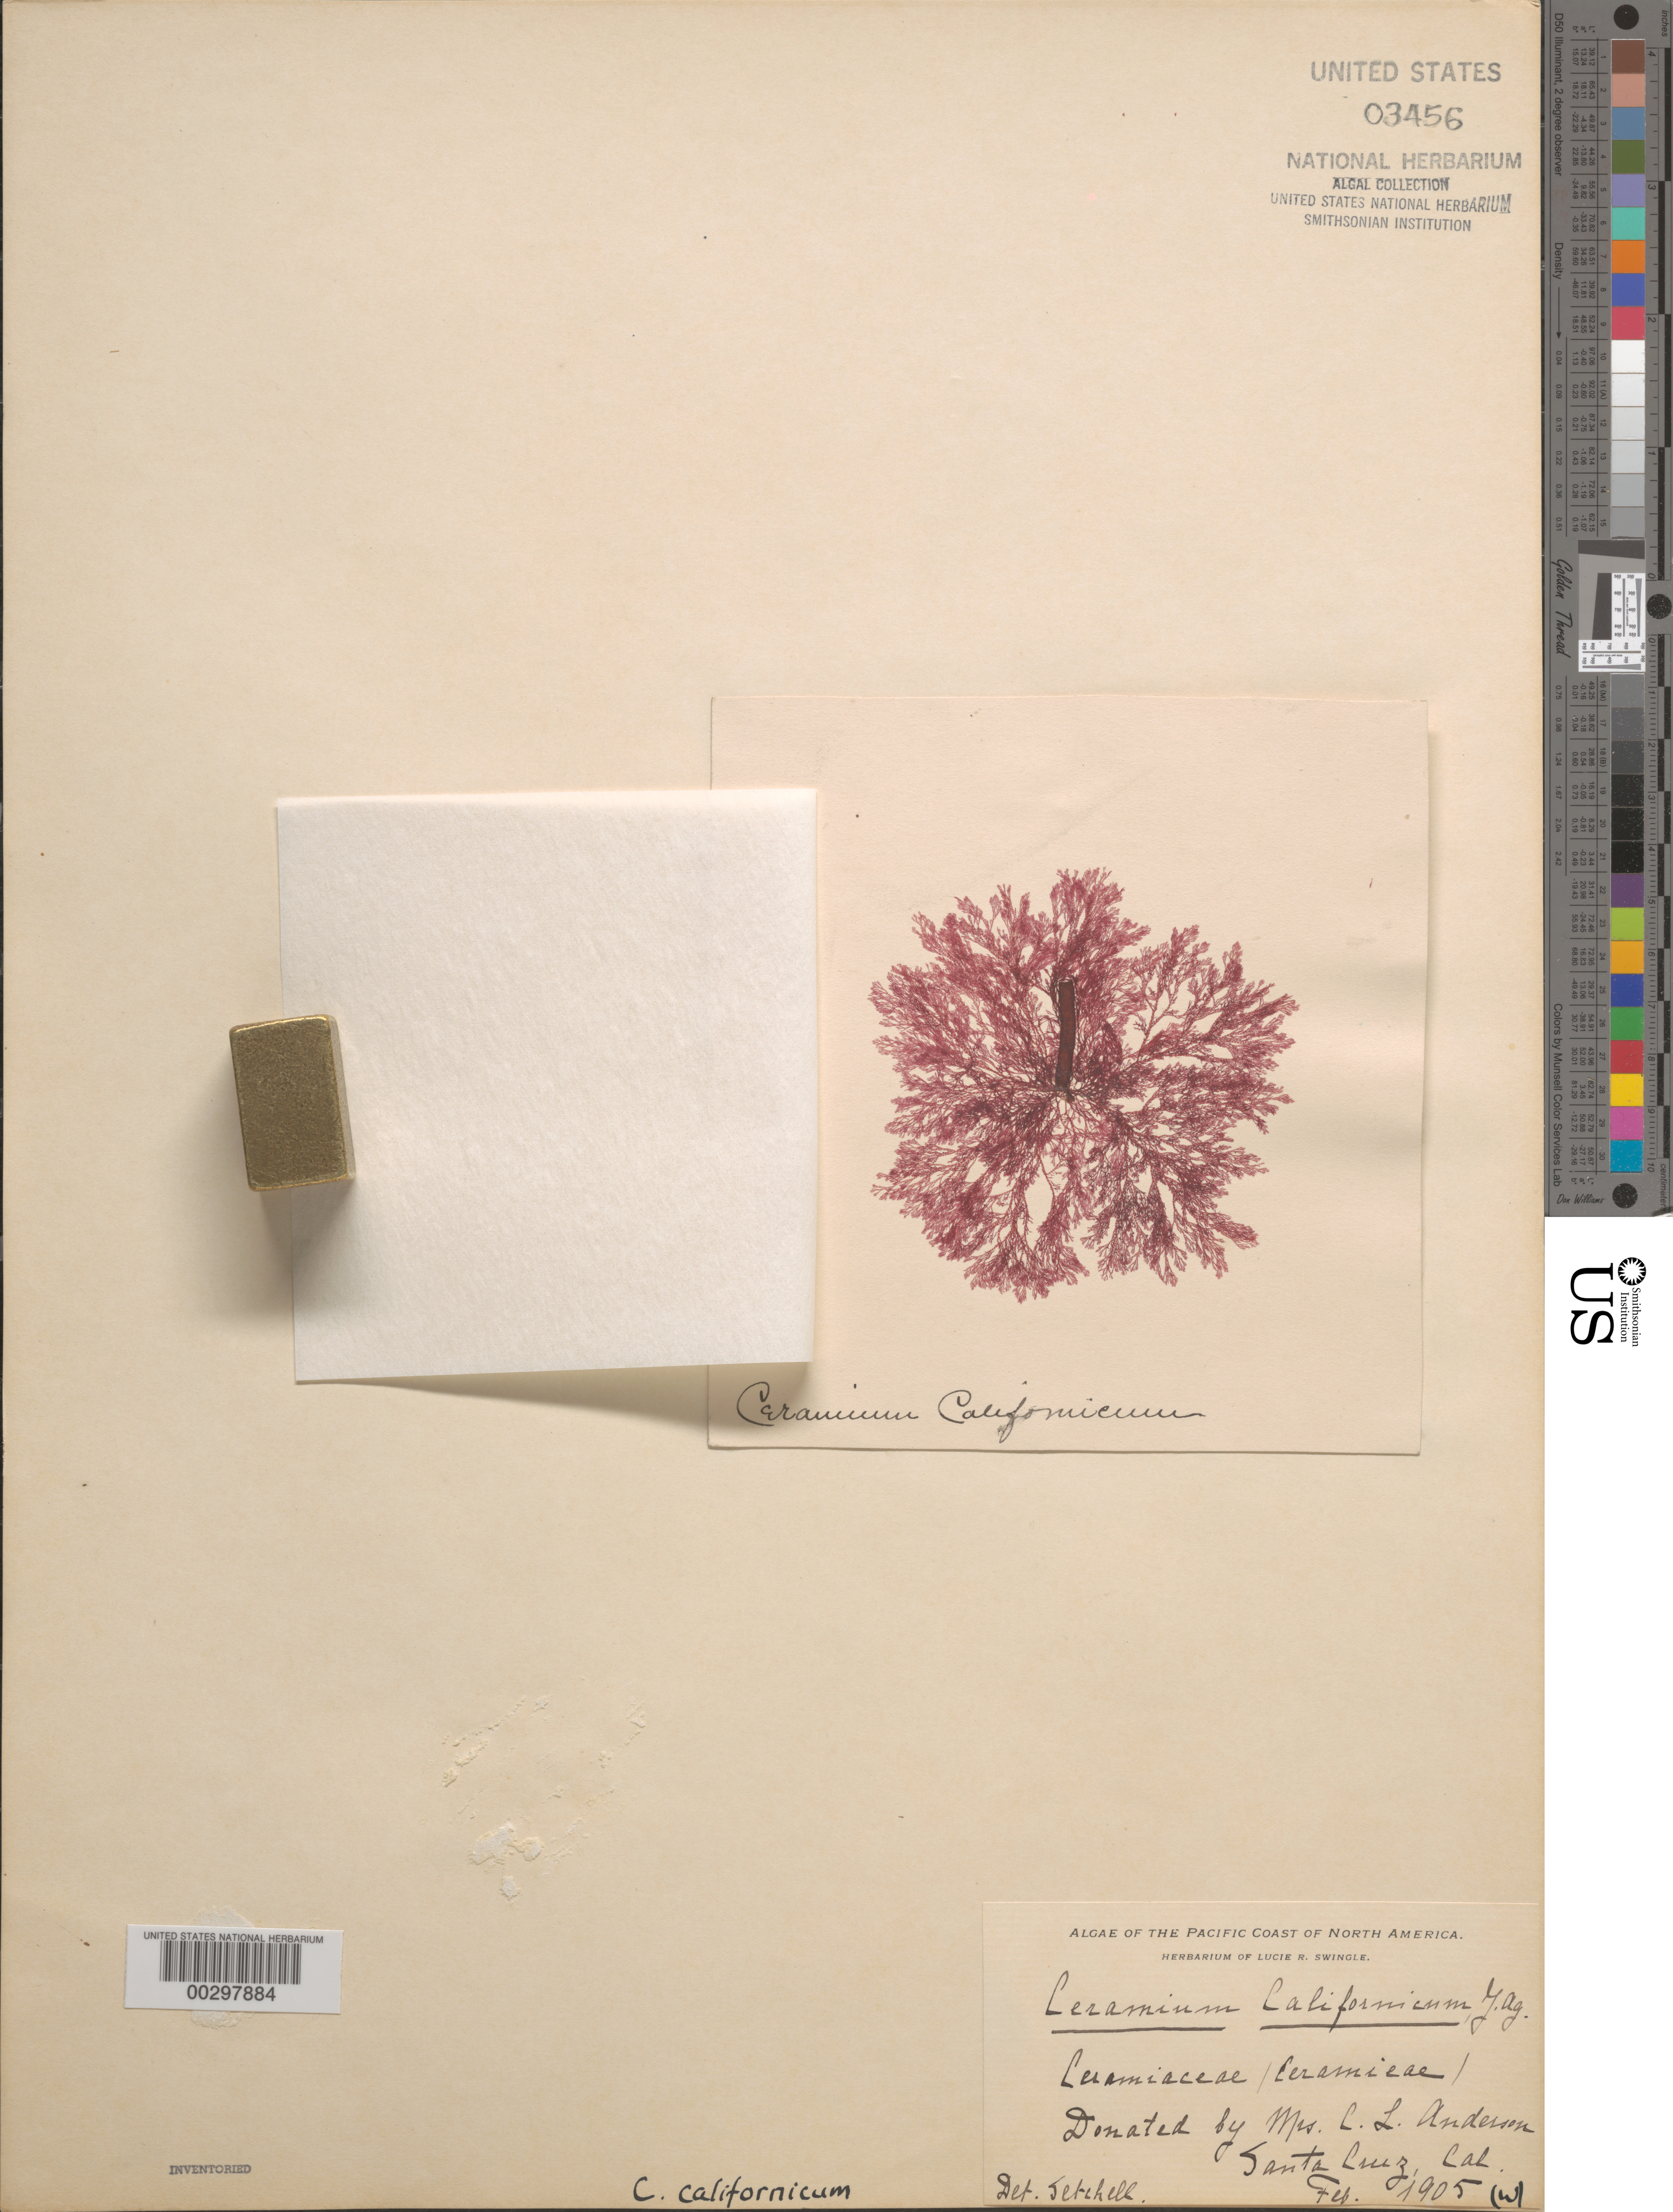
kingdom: Plantae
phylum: Rhodophyta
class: Florideophyceae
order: Ceramiales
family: Ceramiaceae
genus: Ceramium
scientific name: Ceramium californicum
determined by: Setchell, William A.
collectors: L. Swingle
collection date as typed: Feb 1905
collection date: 1905-02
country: United States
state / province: California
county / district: Santa Cruz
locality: Santa Cruz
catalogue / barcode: US 3456